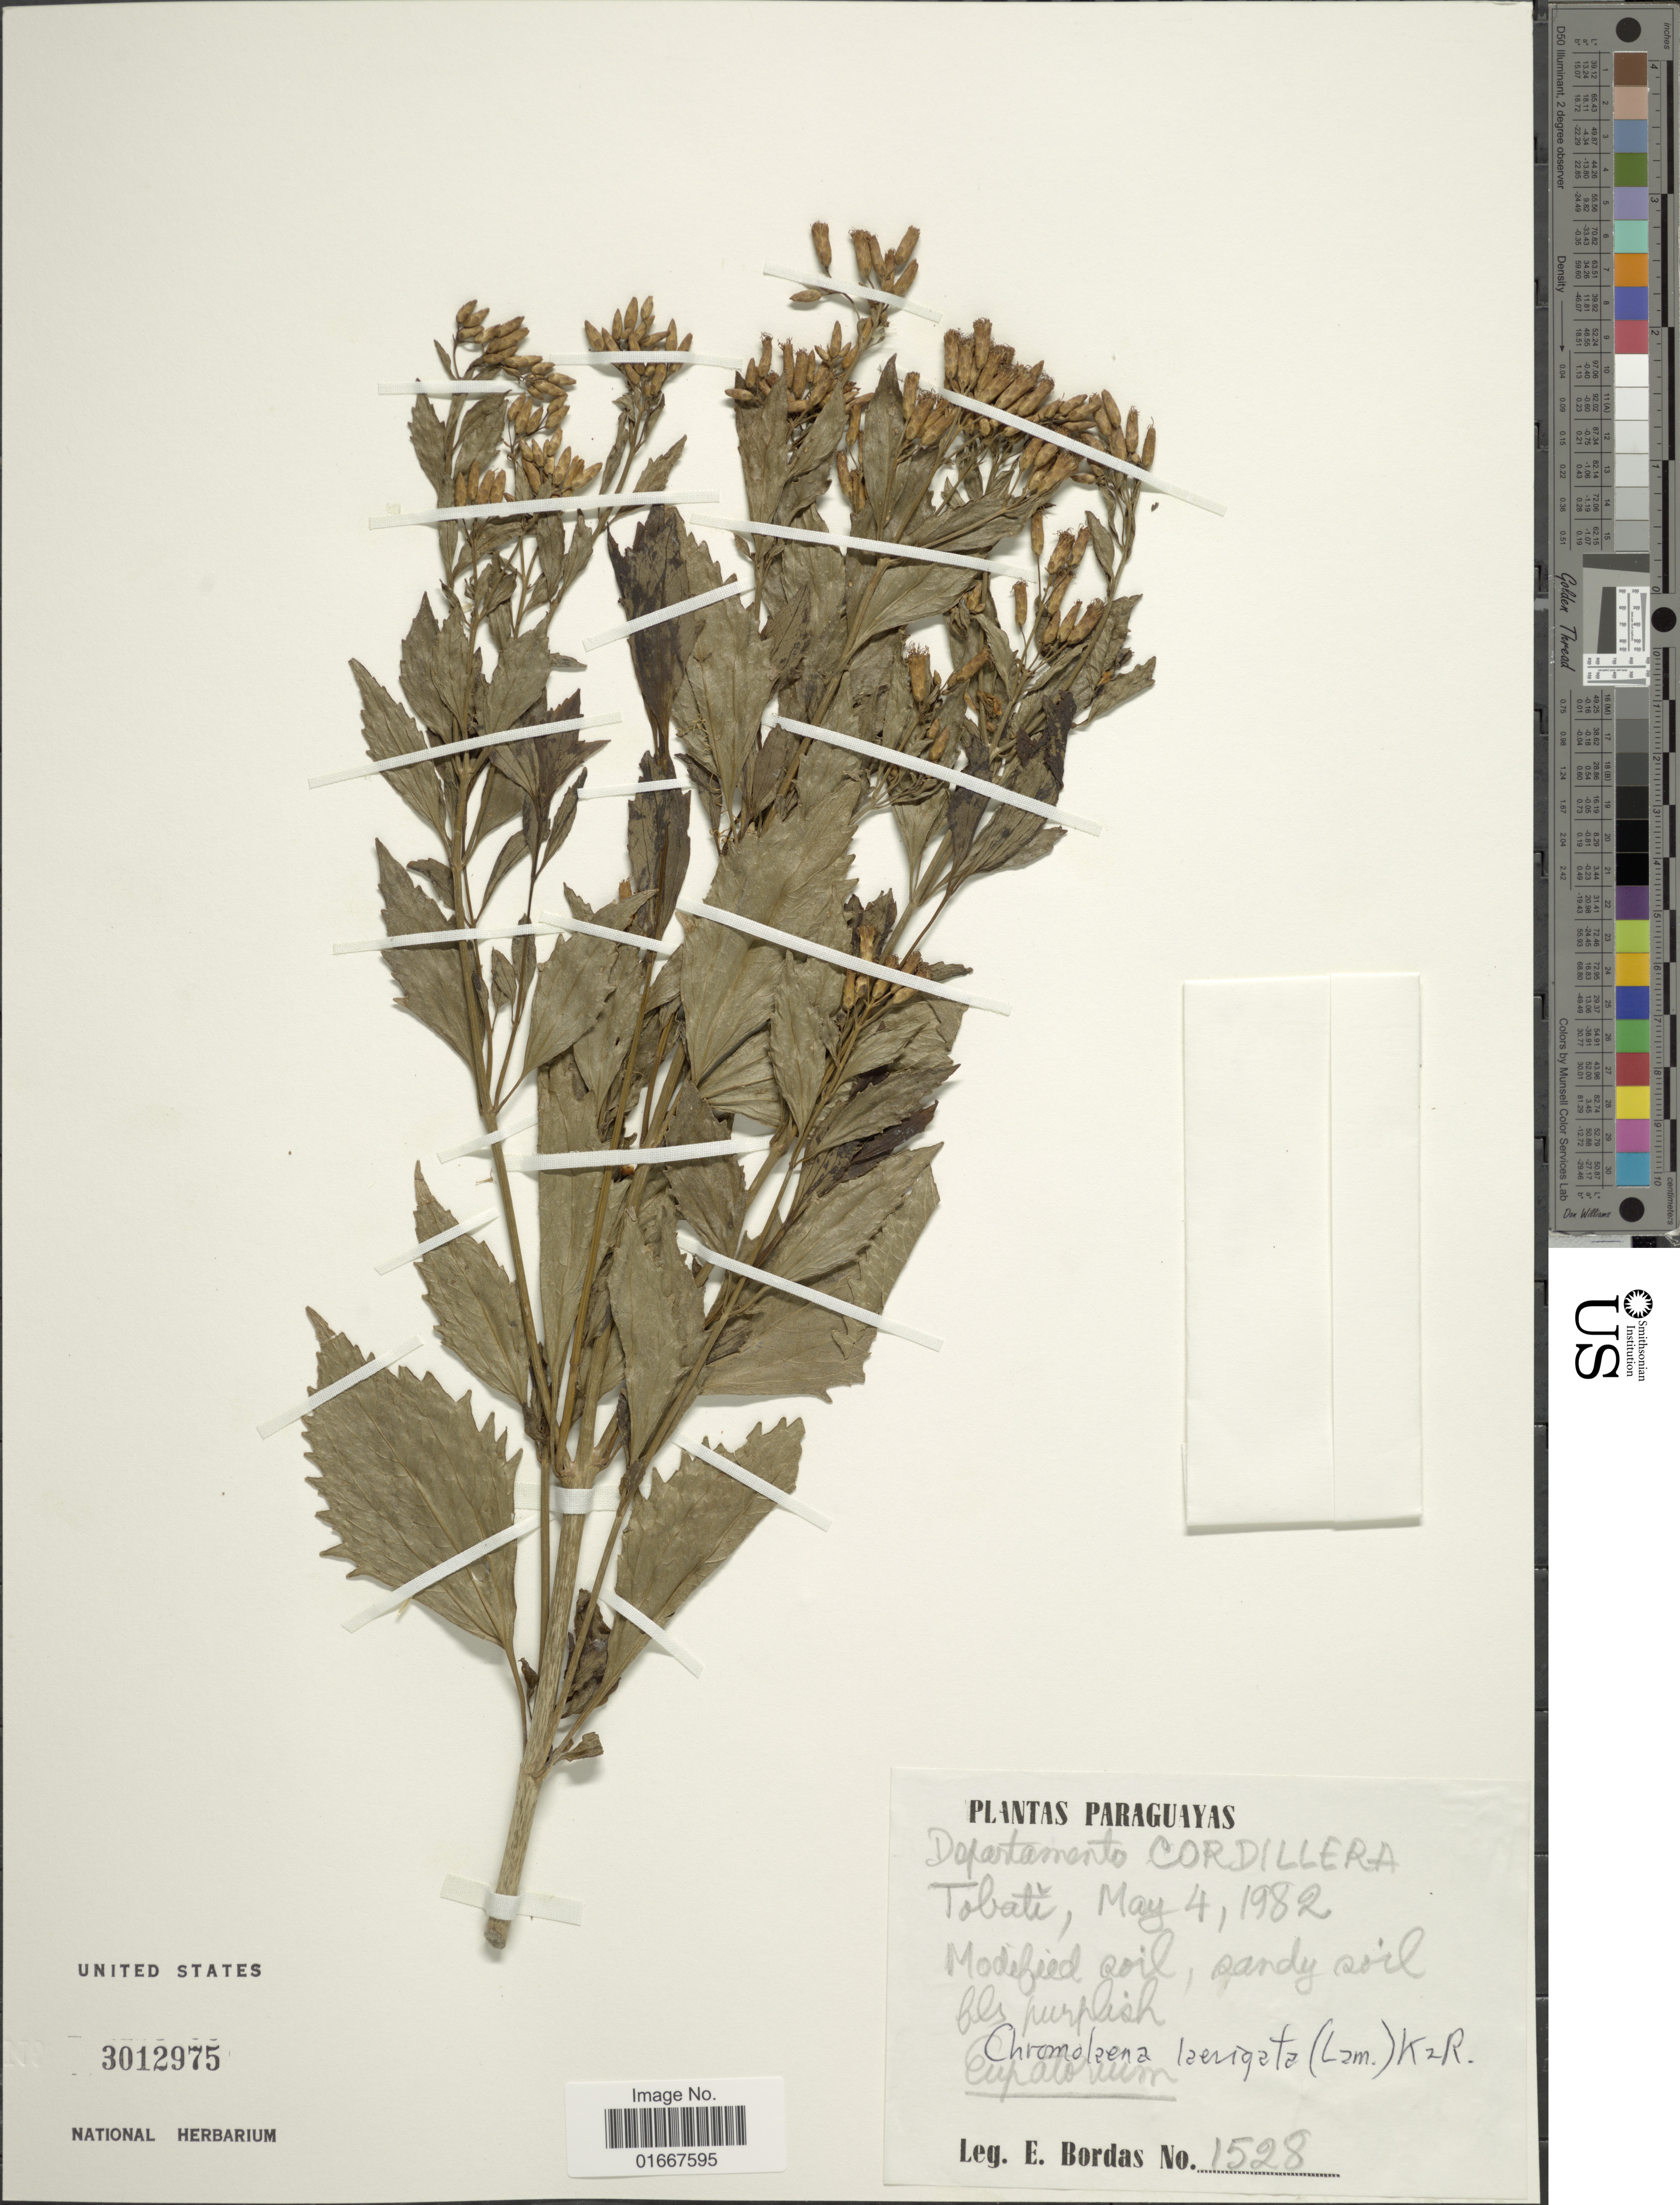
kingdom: Plantae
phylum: Tracheophyta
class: Magnoliopsida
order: Asterales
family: Asteraceae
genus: Chromolaena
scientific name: Chromolaena laevigata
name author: (Lam.) R.M. King & H. Rob.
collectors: E. Bordas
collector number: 1528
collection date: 1982-05-04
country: Paraguay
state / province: Cordillera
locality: Tobatî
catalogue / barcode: US 3012975